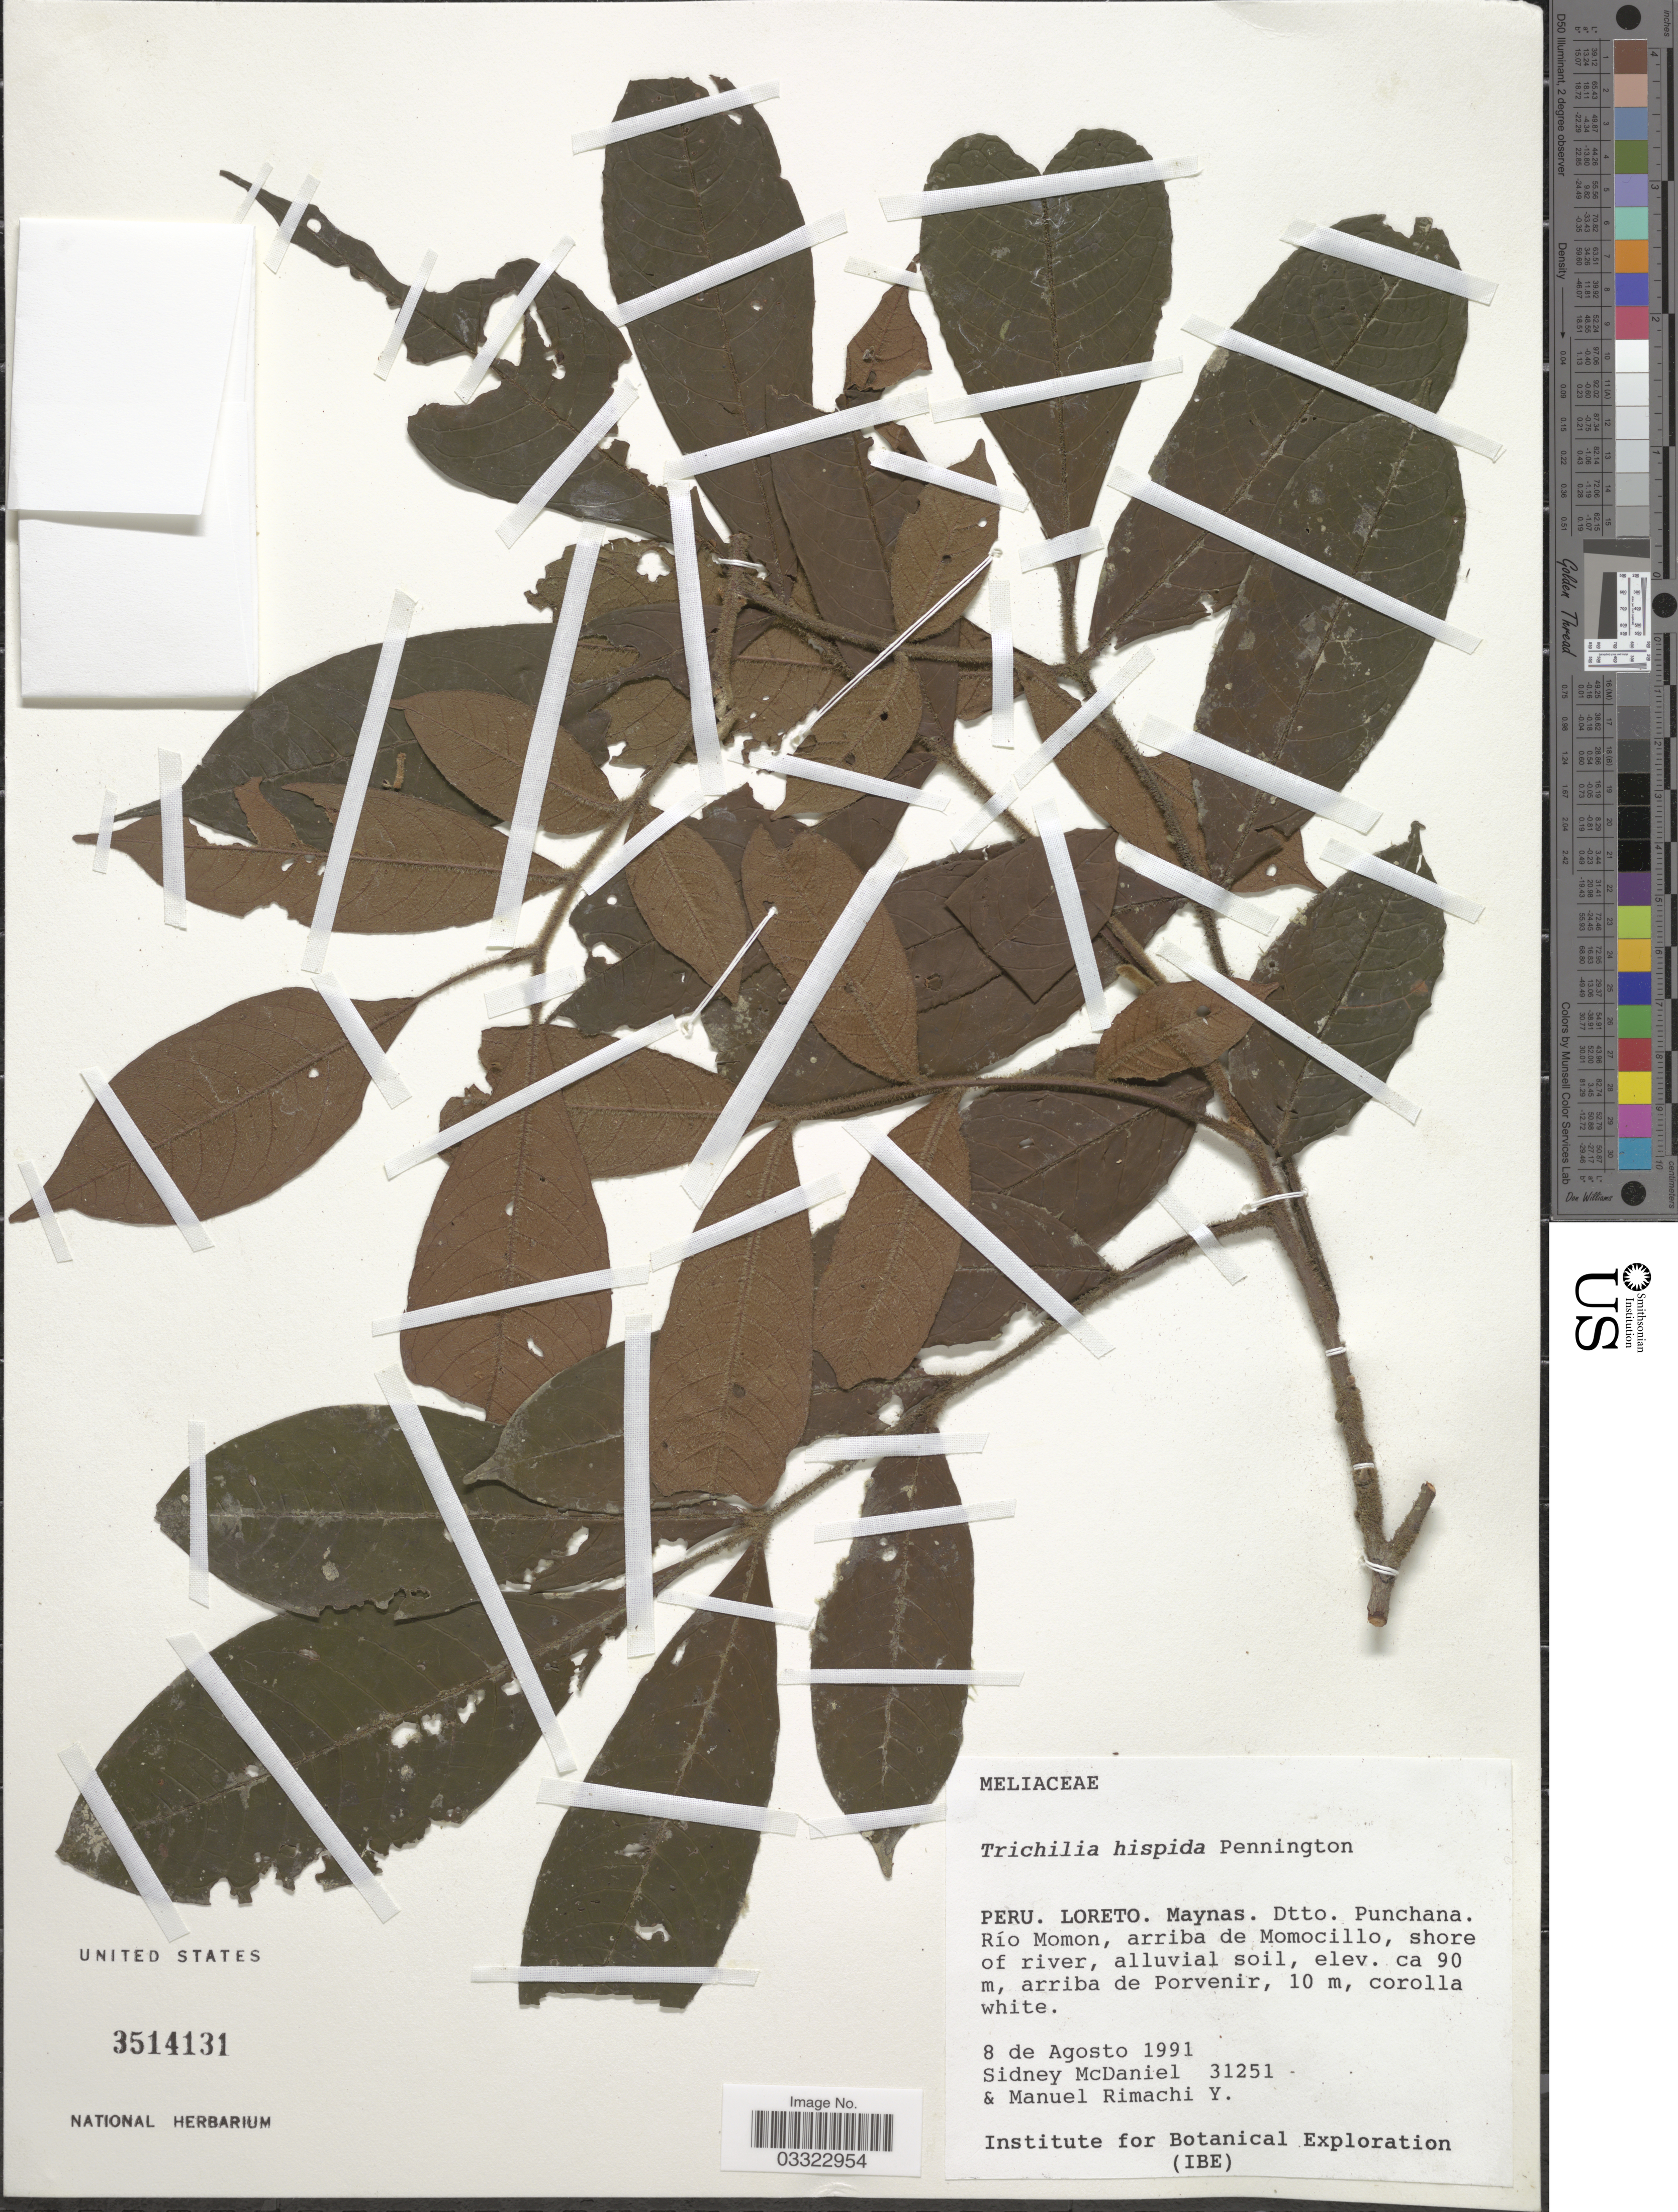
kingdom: Plantae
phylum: Tracheophyta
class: Magnoliopsida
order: Sapindales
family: Meliaceae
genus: Trichilia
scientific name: Trichilia hispida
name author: T.D. Penn.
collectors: S. McDaniel & M. Rimachi Y.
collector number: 31251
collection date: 1991-08-08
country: Peru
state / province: Loreto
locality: Maynas. Dtto. Punchana. Río Momon, arriba de Momocillo, shore of river, arriba de Porvenir.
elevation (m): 90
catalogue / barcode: US 3514131